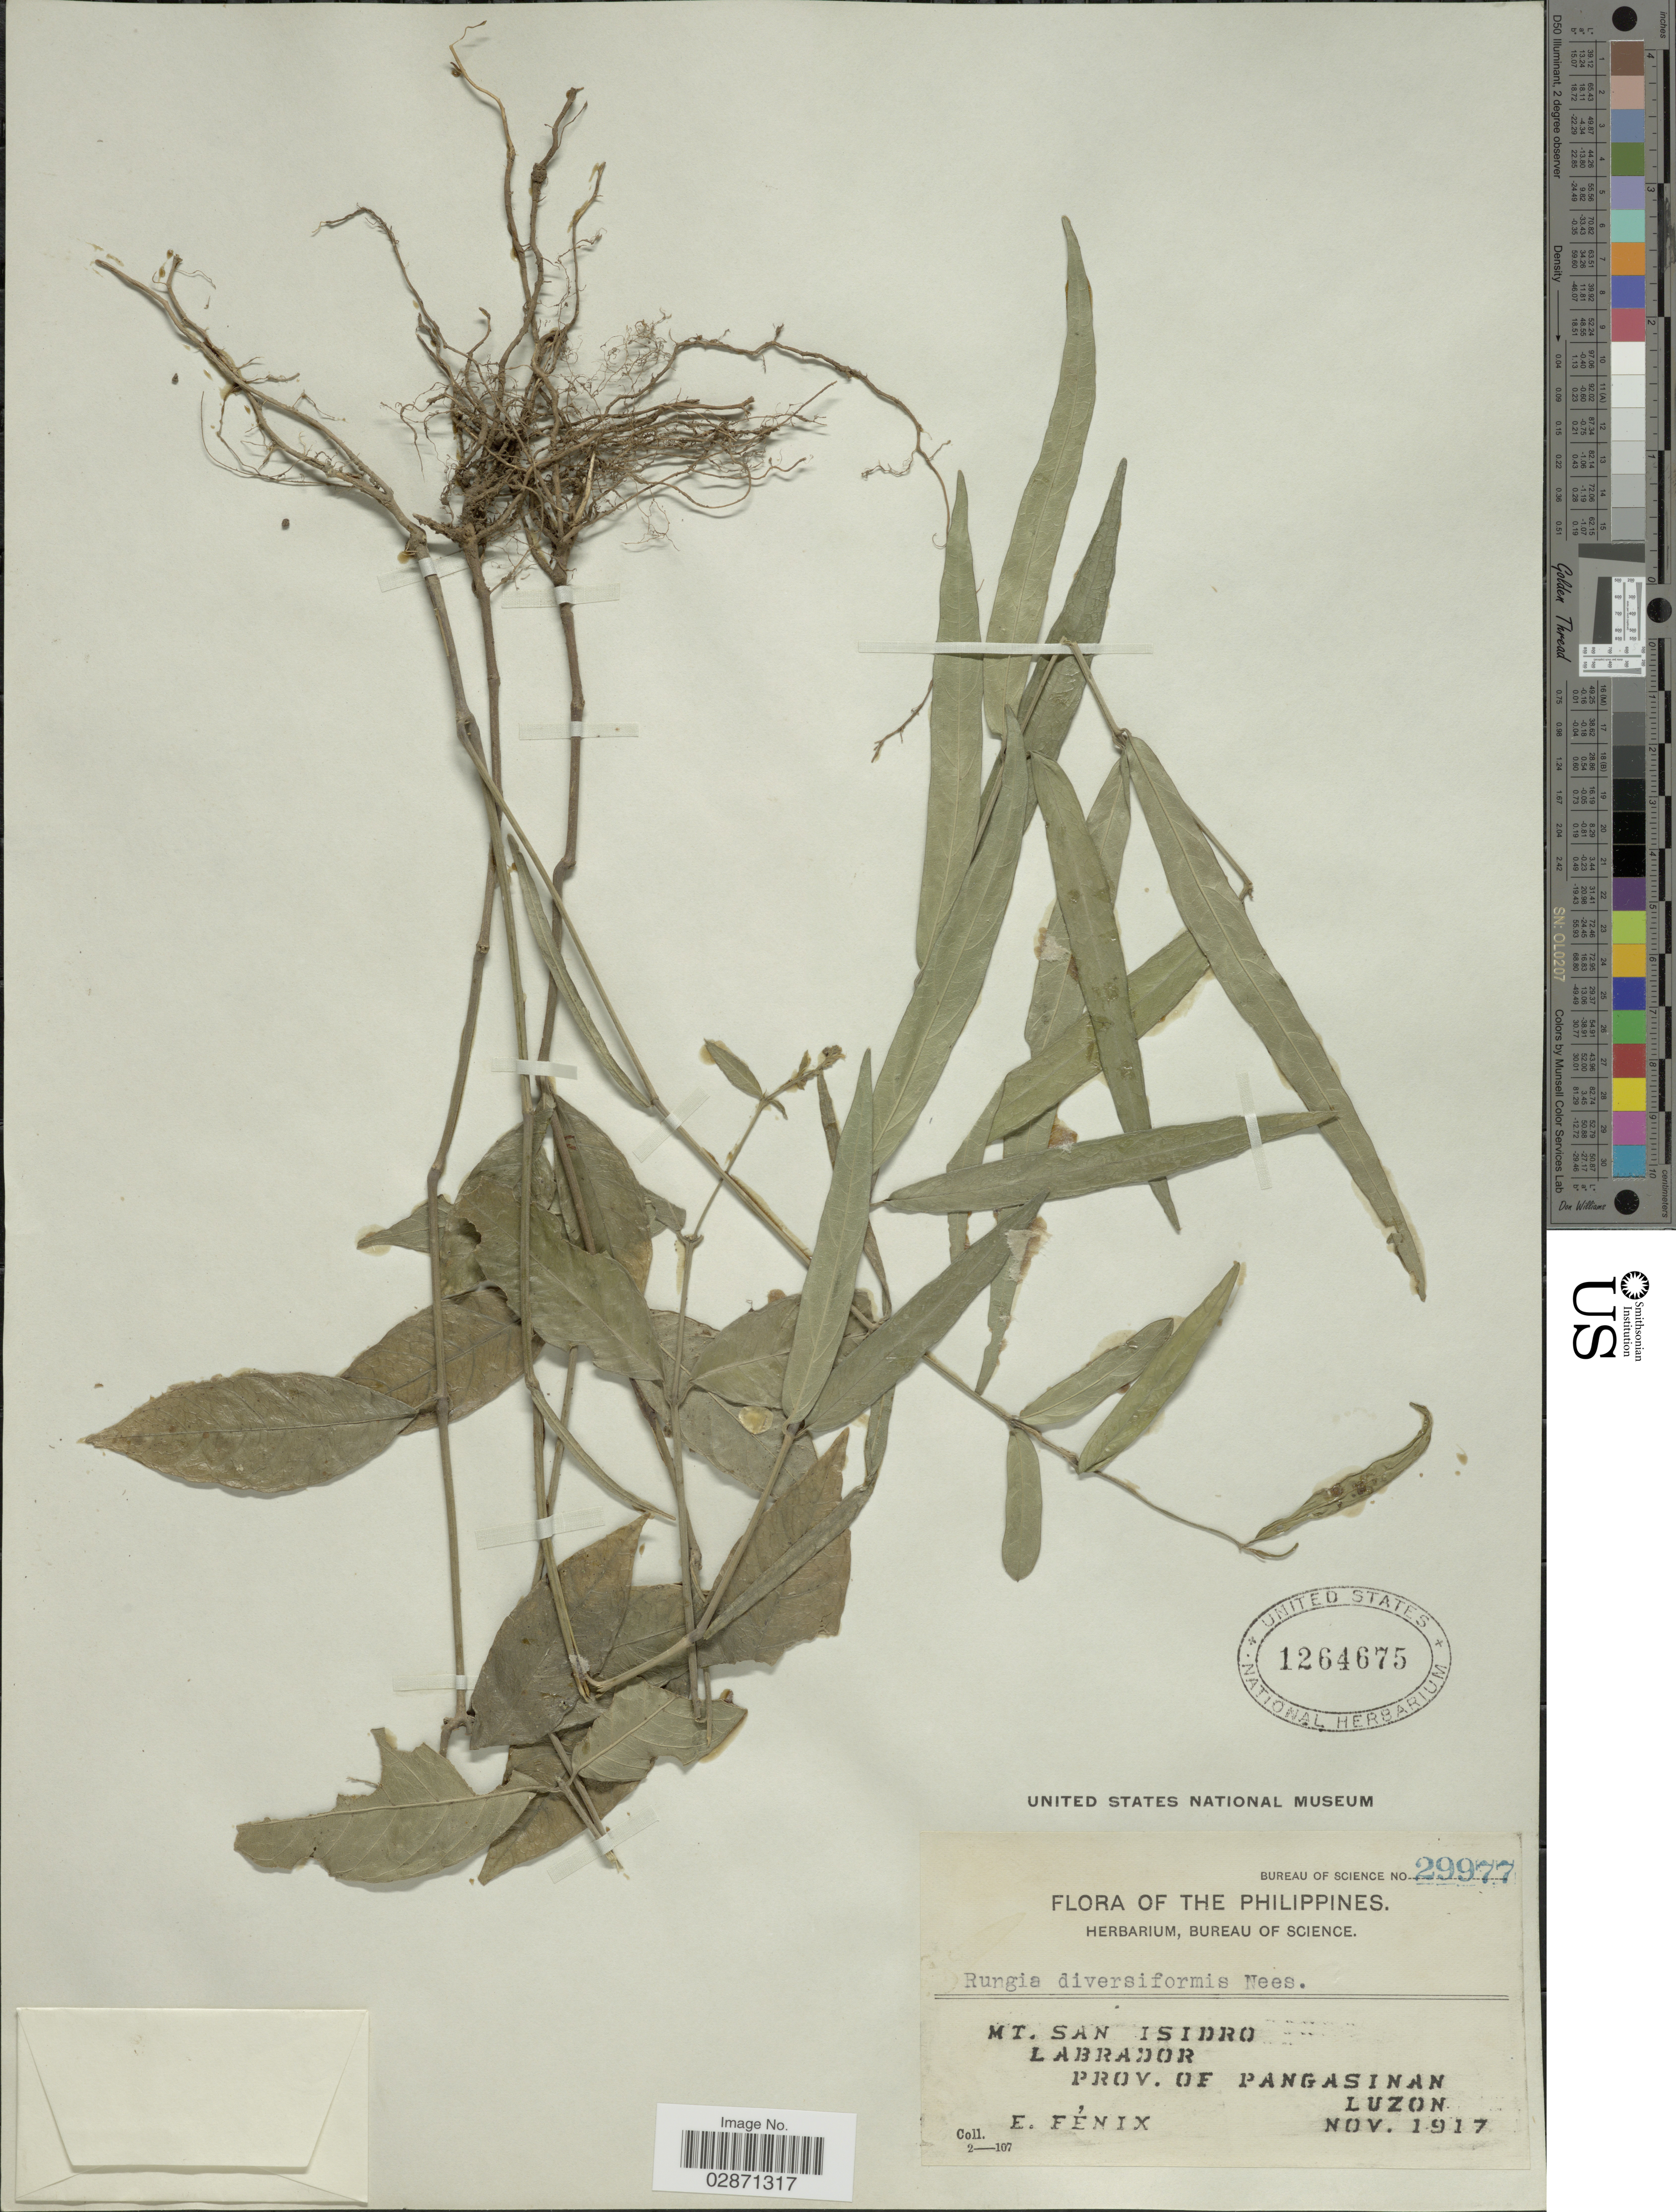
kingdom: Plantae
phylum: Tracheophyta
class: Magnoliopsida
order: Lamiales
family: Acanthaceae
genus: Rungia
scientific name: Rungia diversiformis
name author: Nees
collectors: E. Fénix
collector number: Bureau of Science 29977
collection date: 1917-11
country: Philippines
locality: Mt. San Isidro. Labrador. Prov. of Pangasinan. Luzon.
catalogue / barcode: US 1264675